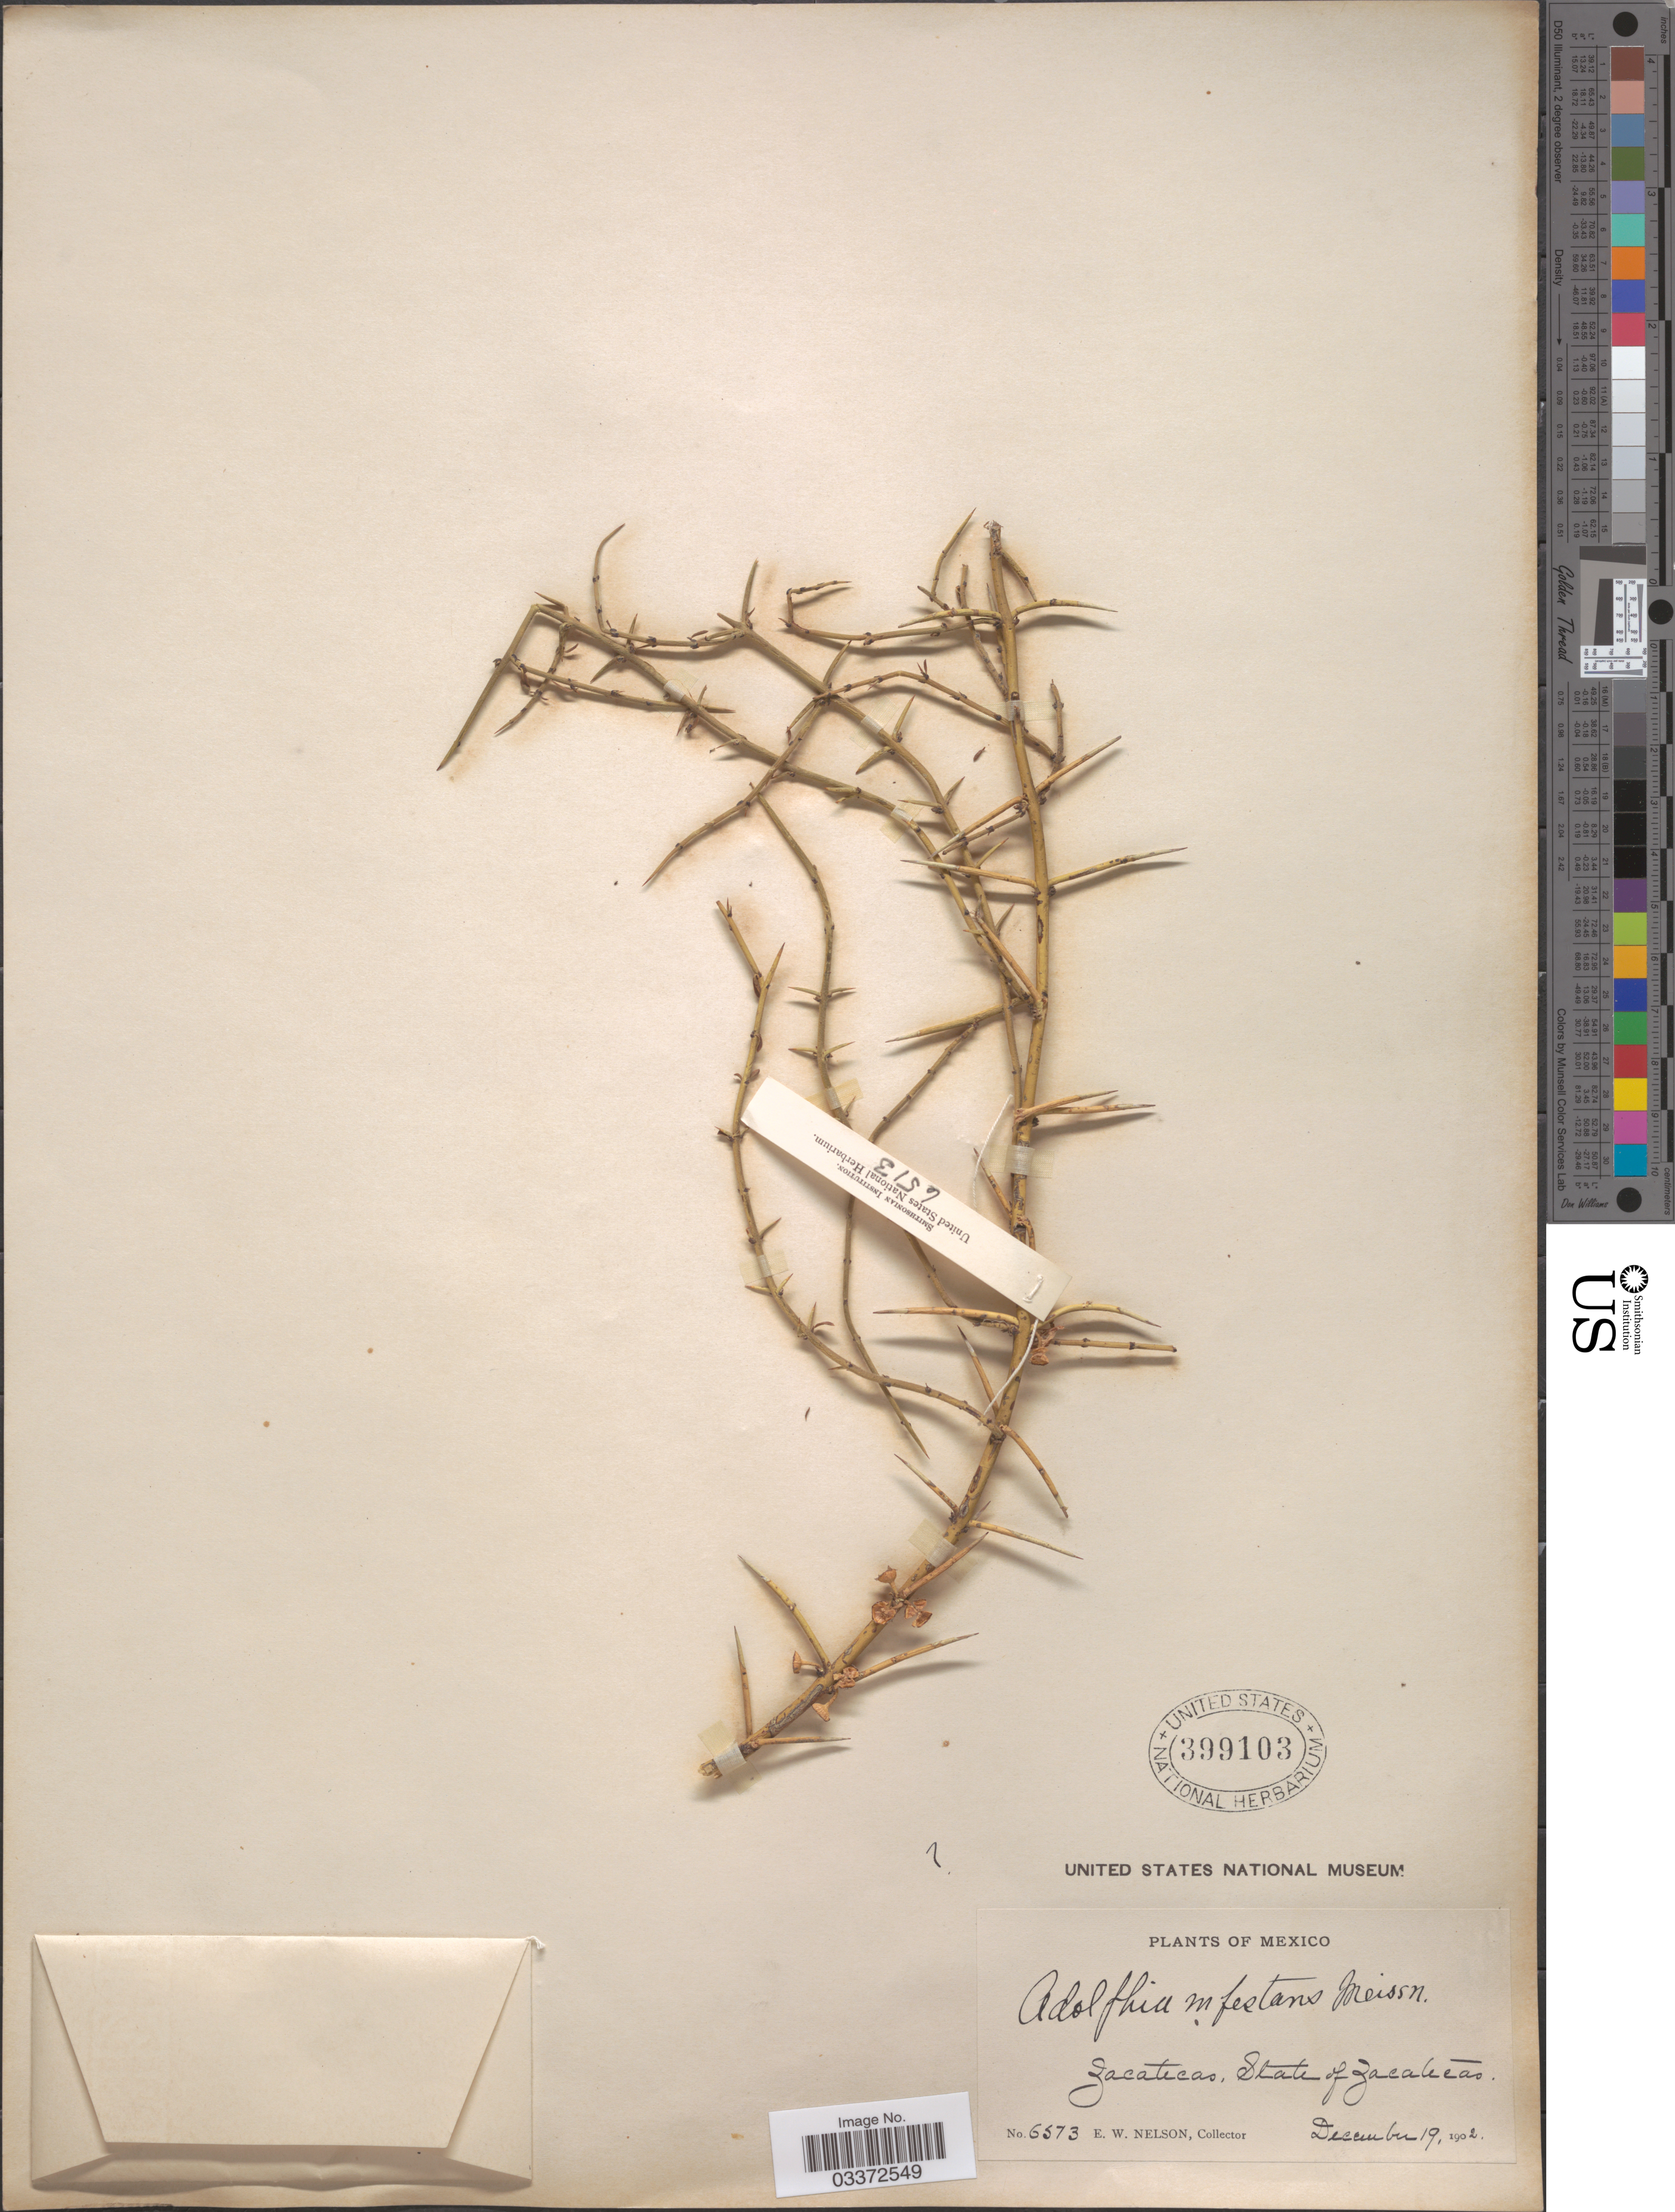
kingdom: Plantae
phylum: Tracheophyta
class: Magnoliopsida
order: Rosales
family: Rhamnaceae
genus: Adolphia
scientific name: Adolphia infesta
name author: (Kunth) Meisn.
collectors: E. W. Nelson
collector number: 6573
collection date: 1902-12-19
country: Mexico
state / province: Zacatecas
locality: Zacatecas.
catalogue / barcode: US 399103